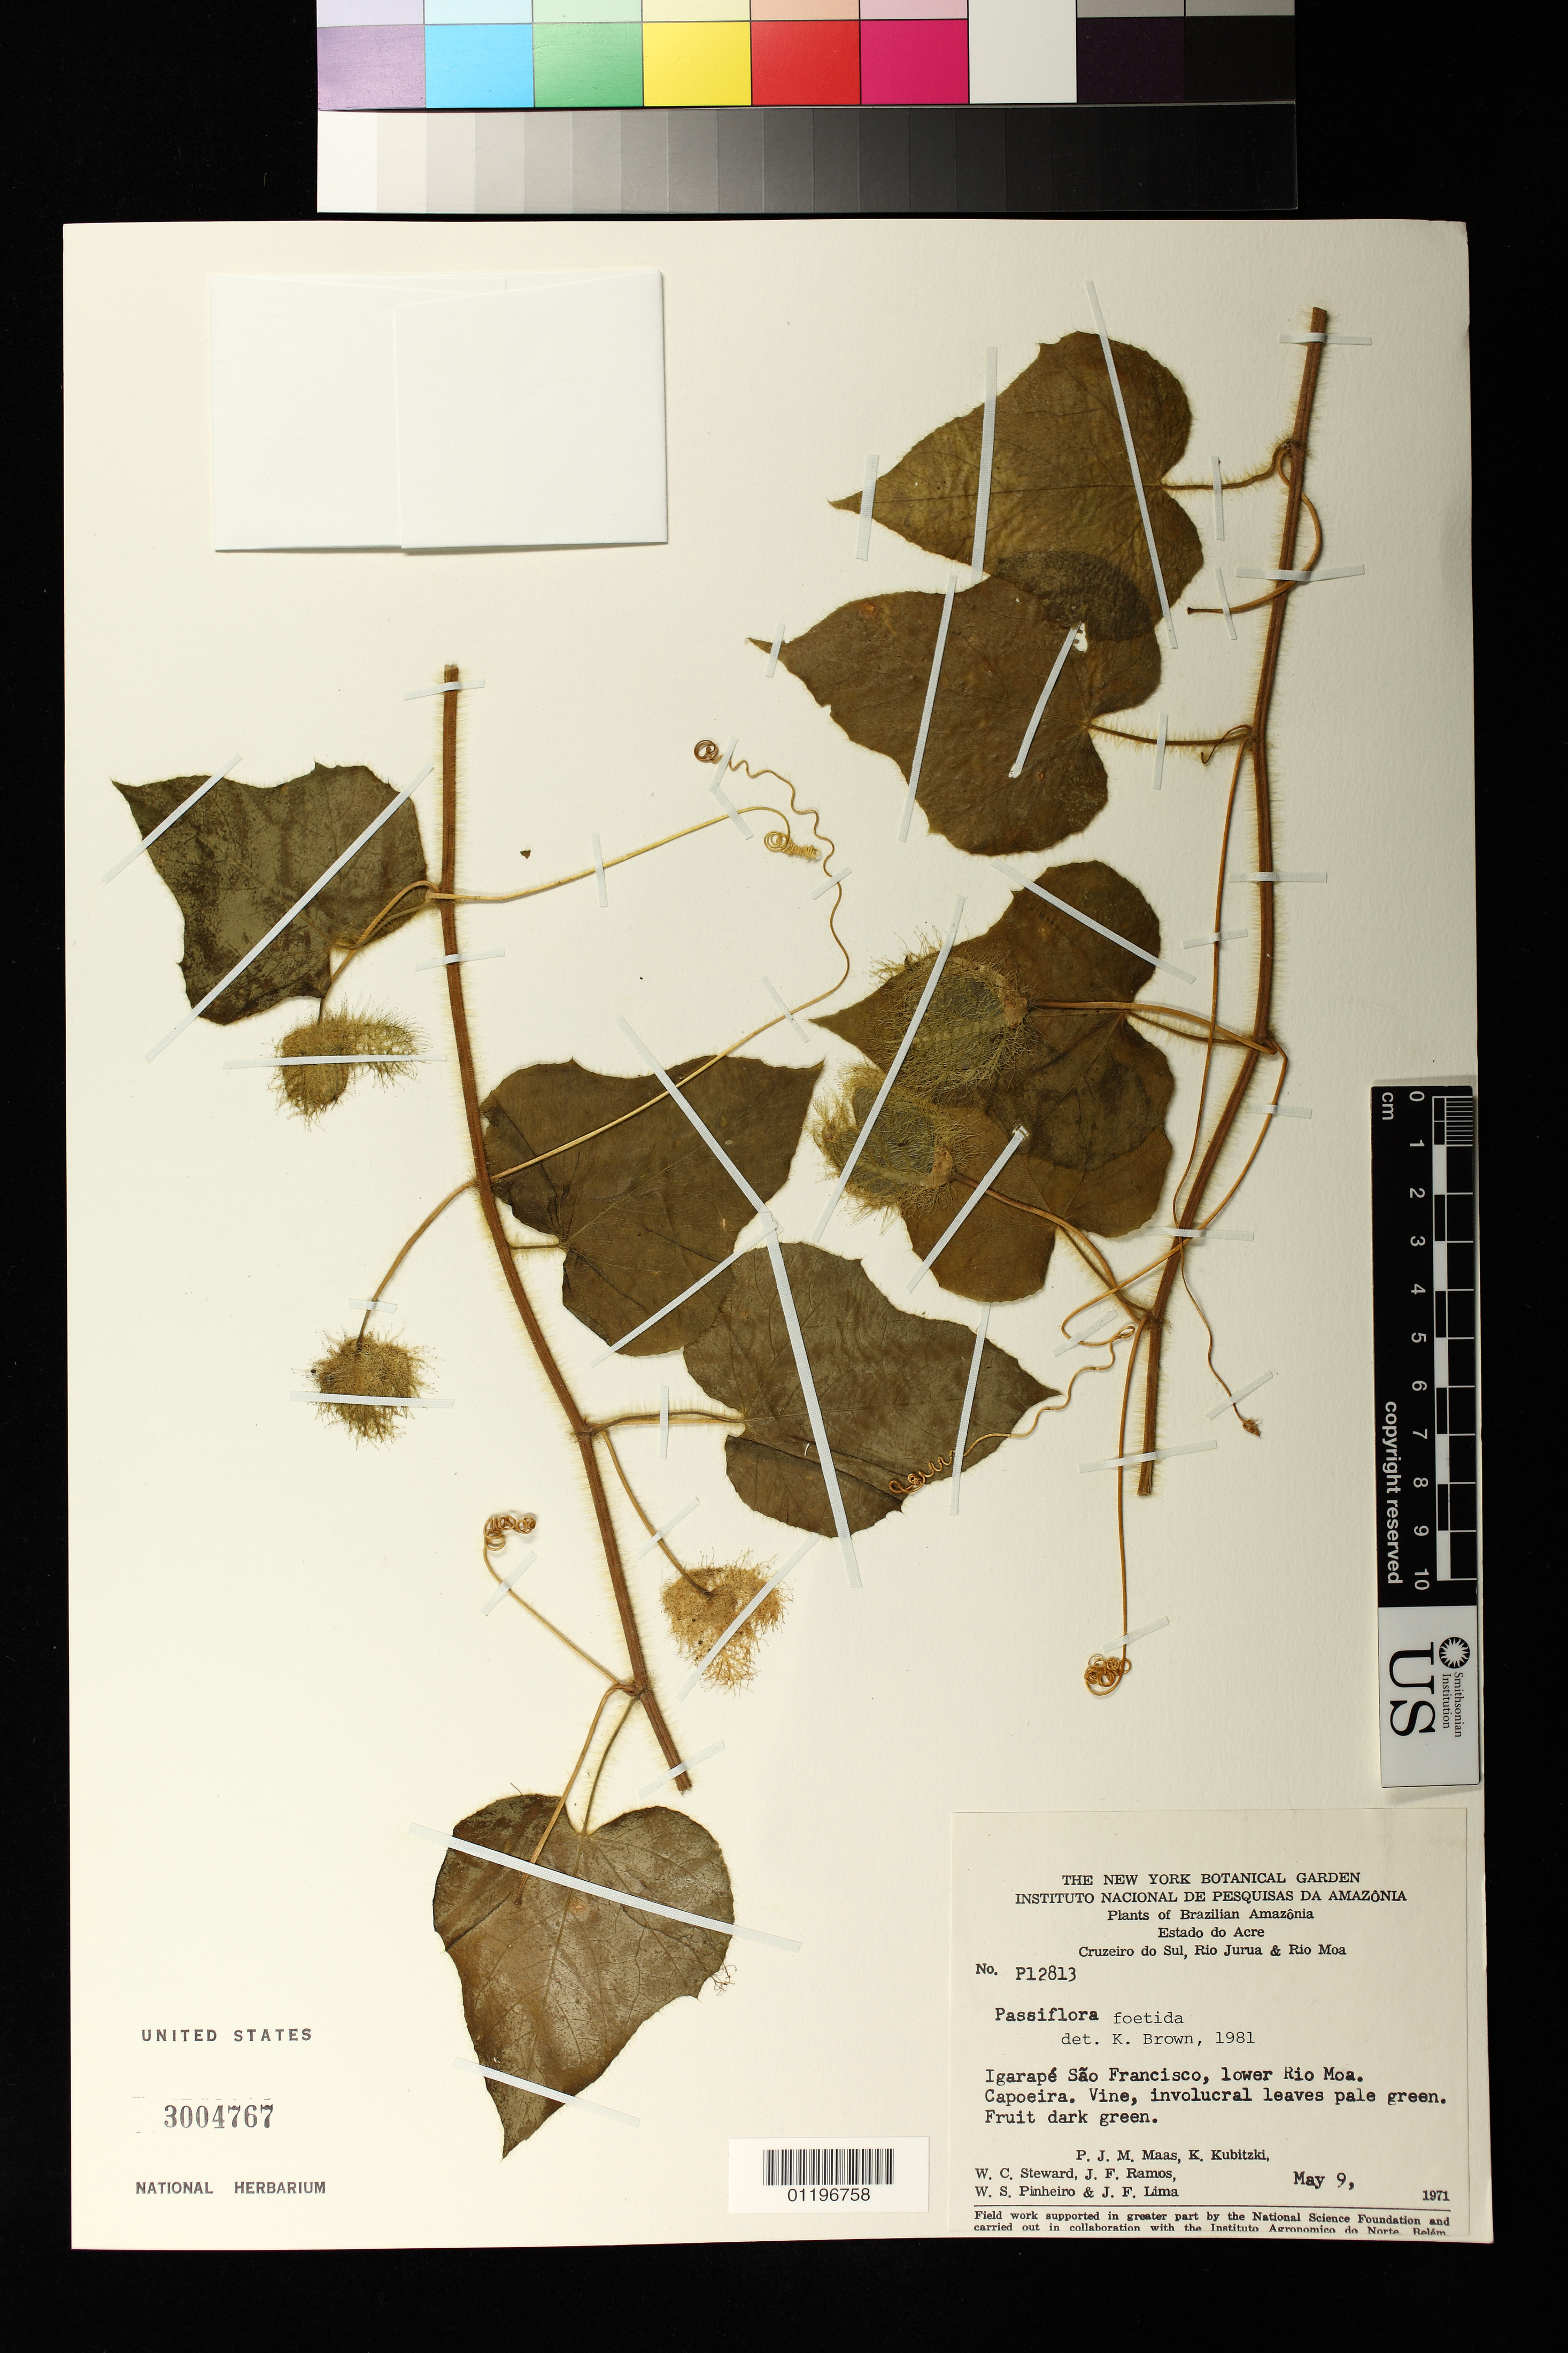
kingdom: Plantae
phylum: Tracheophyta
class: Magnoliopsida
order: Malpighiales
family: Passifloraceae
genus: Passiflora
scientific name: Passiflora foetida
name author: L.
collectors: P. Maas, K. Kubitzki, J. Stewart & J. F. Ramos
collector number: P12813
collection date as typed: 05 Sep 1971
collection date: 1971-09-05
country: Brazil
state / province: Acre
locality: Igarapé São Francisco, lower Rio Moa.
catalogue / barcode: US 3004767